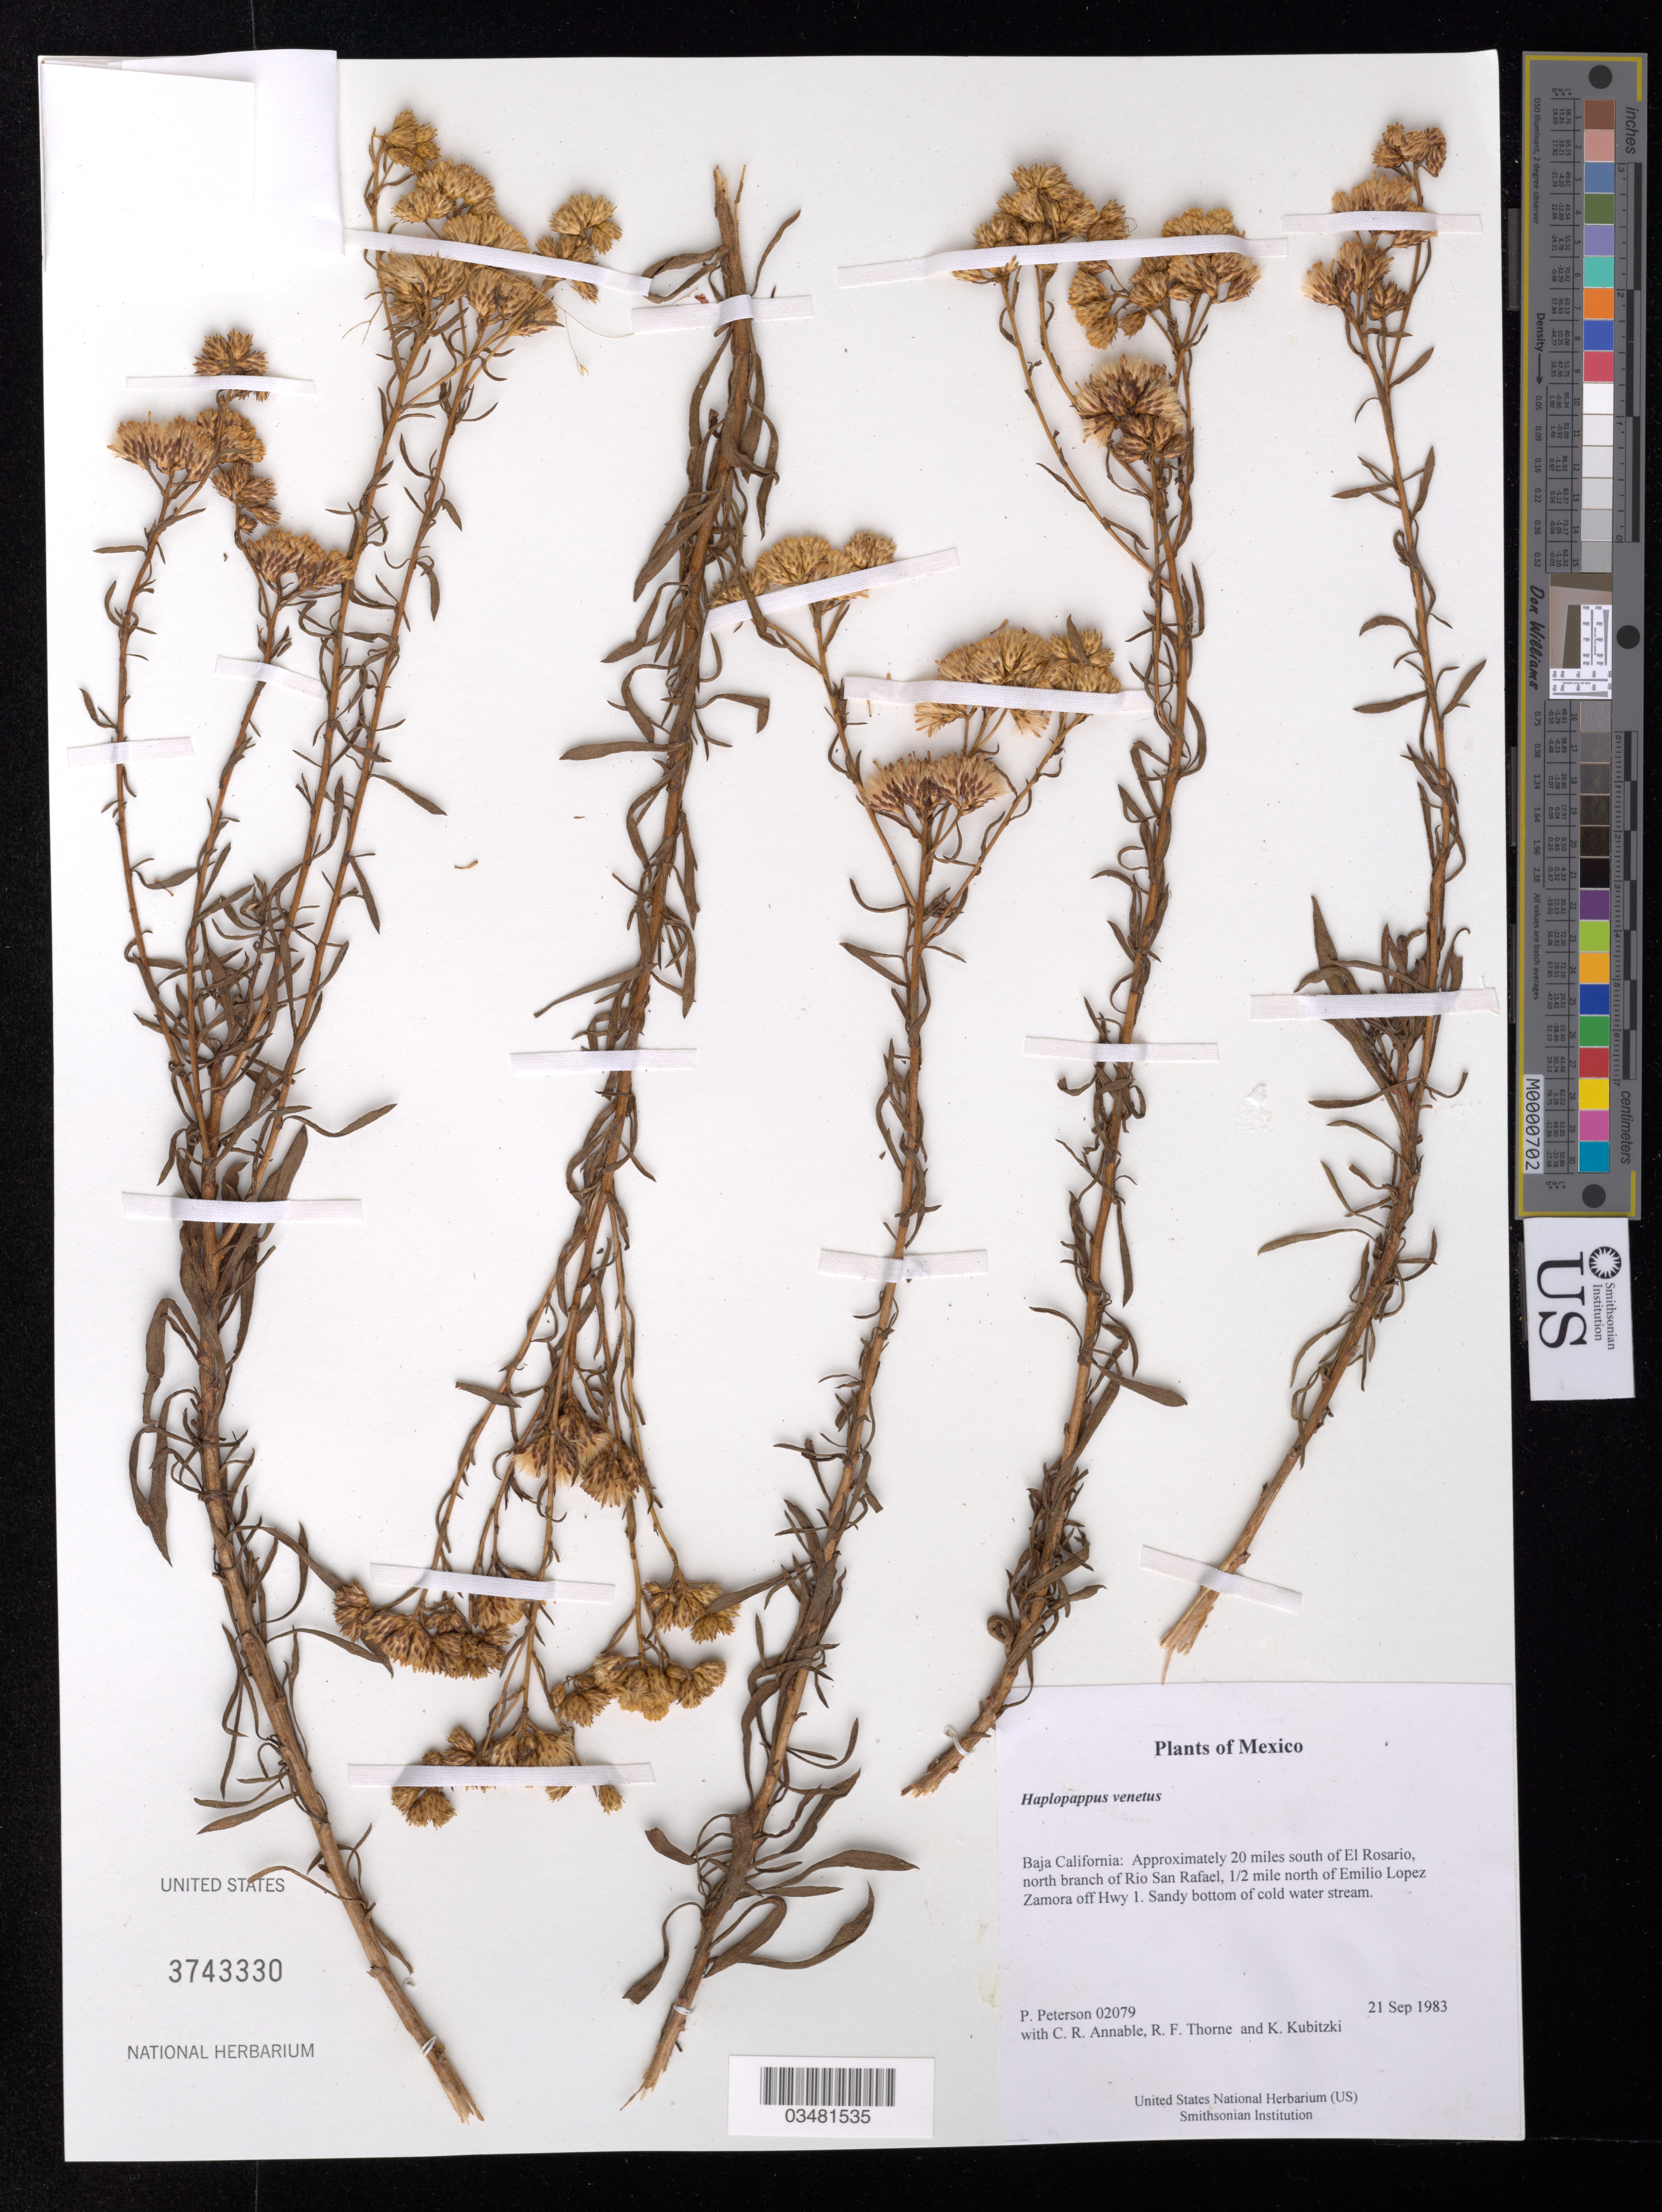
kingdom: Plantae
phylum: Tracheophyta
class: Magnoliopsida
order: Asterales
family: Asteraceae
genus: Haplopappus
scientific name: Haplopappus venetus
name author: (Kunth) S.F. Blake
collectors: P. M. Peterson, C. R. Annable, R. F. Thorne & K. Kubitzki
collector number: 02079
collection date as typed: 21 Sep 1983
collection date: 1983-09-21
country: Mexico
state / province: Baja California Norte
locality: Approximately 20 miles south of El Rosario, north branch of Rio San Rafael, 1/2 mile north of Emilio Lopez Zamora off Hwy 1.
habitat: Sandy bottom of cold water stream.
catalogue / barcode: US 3743330